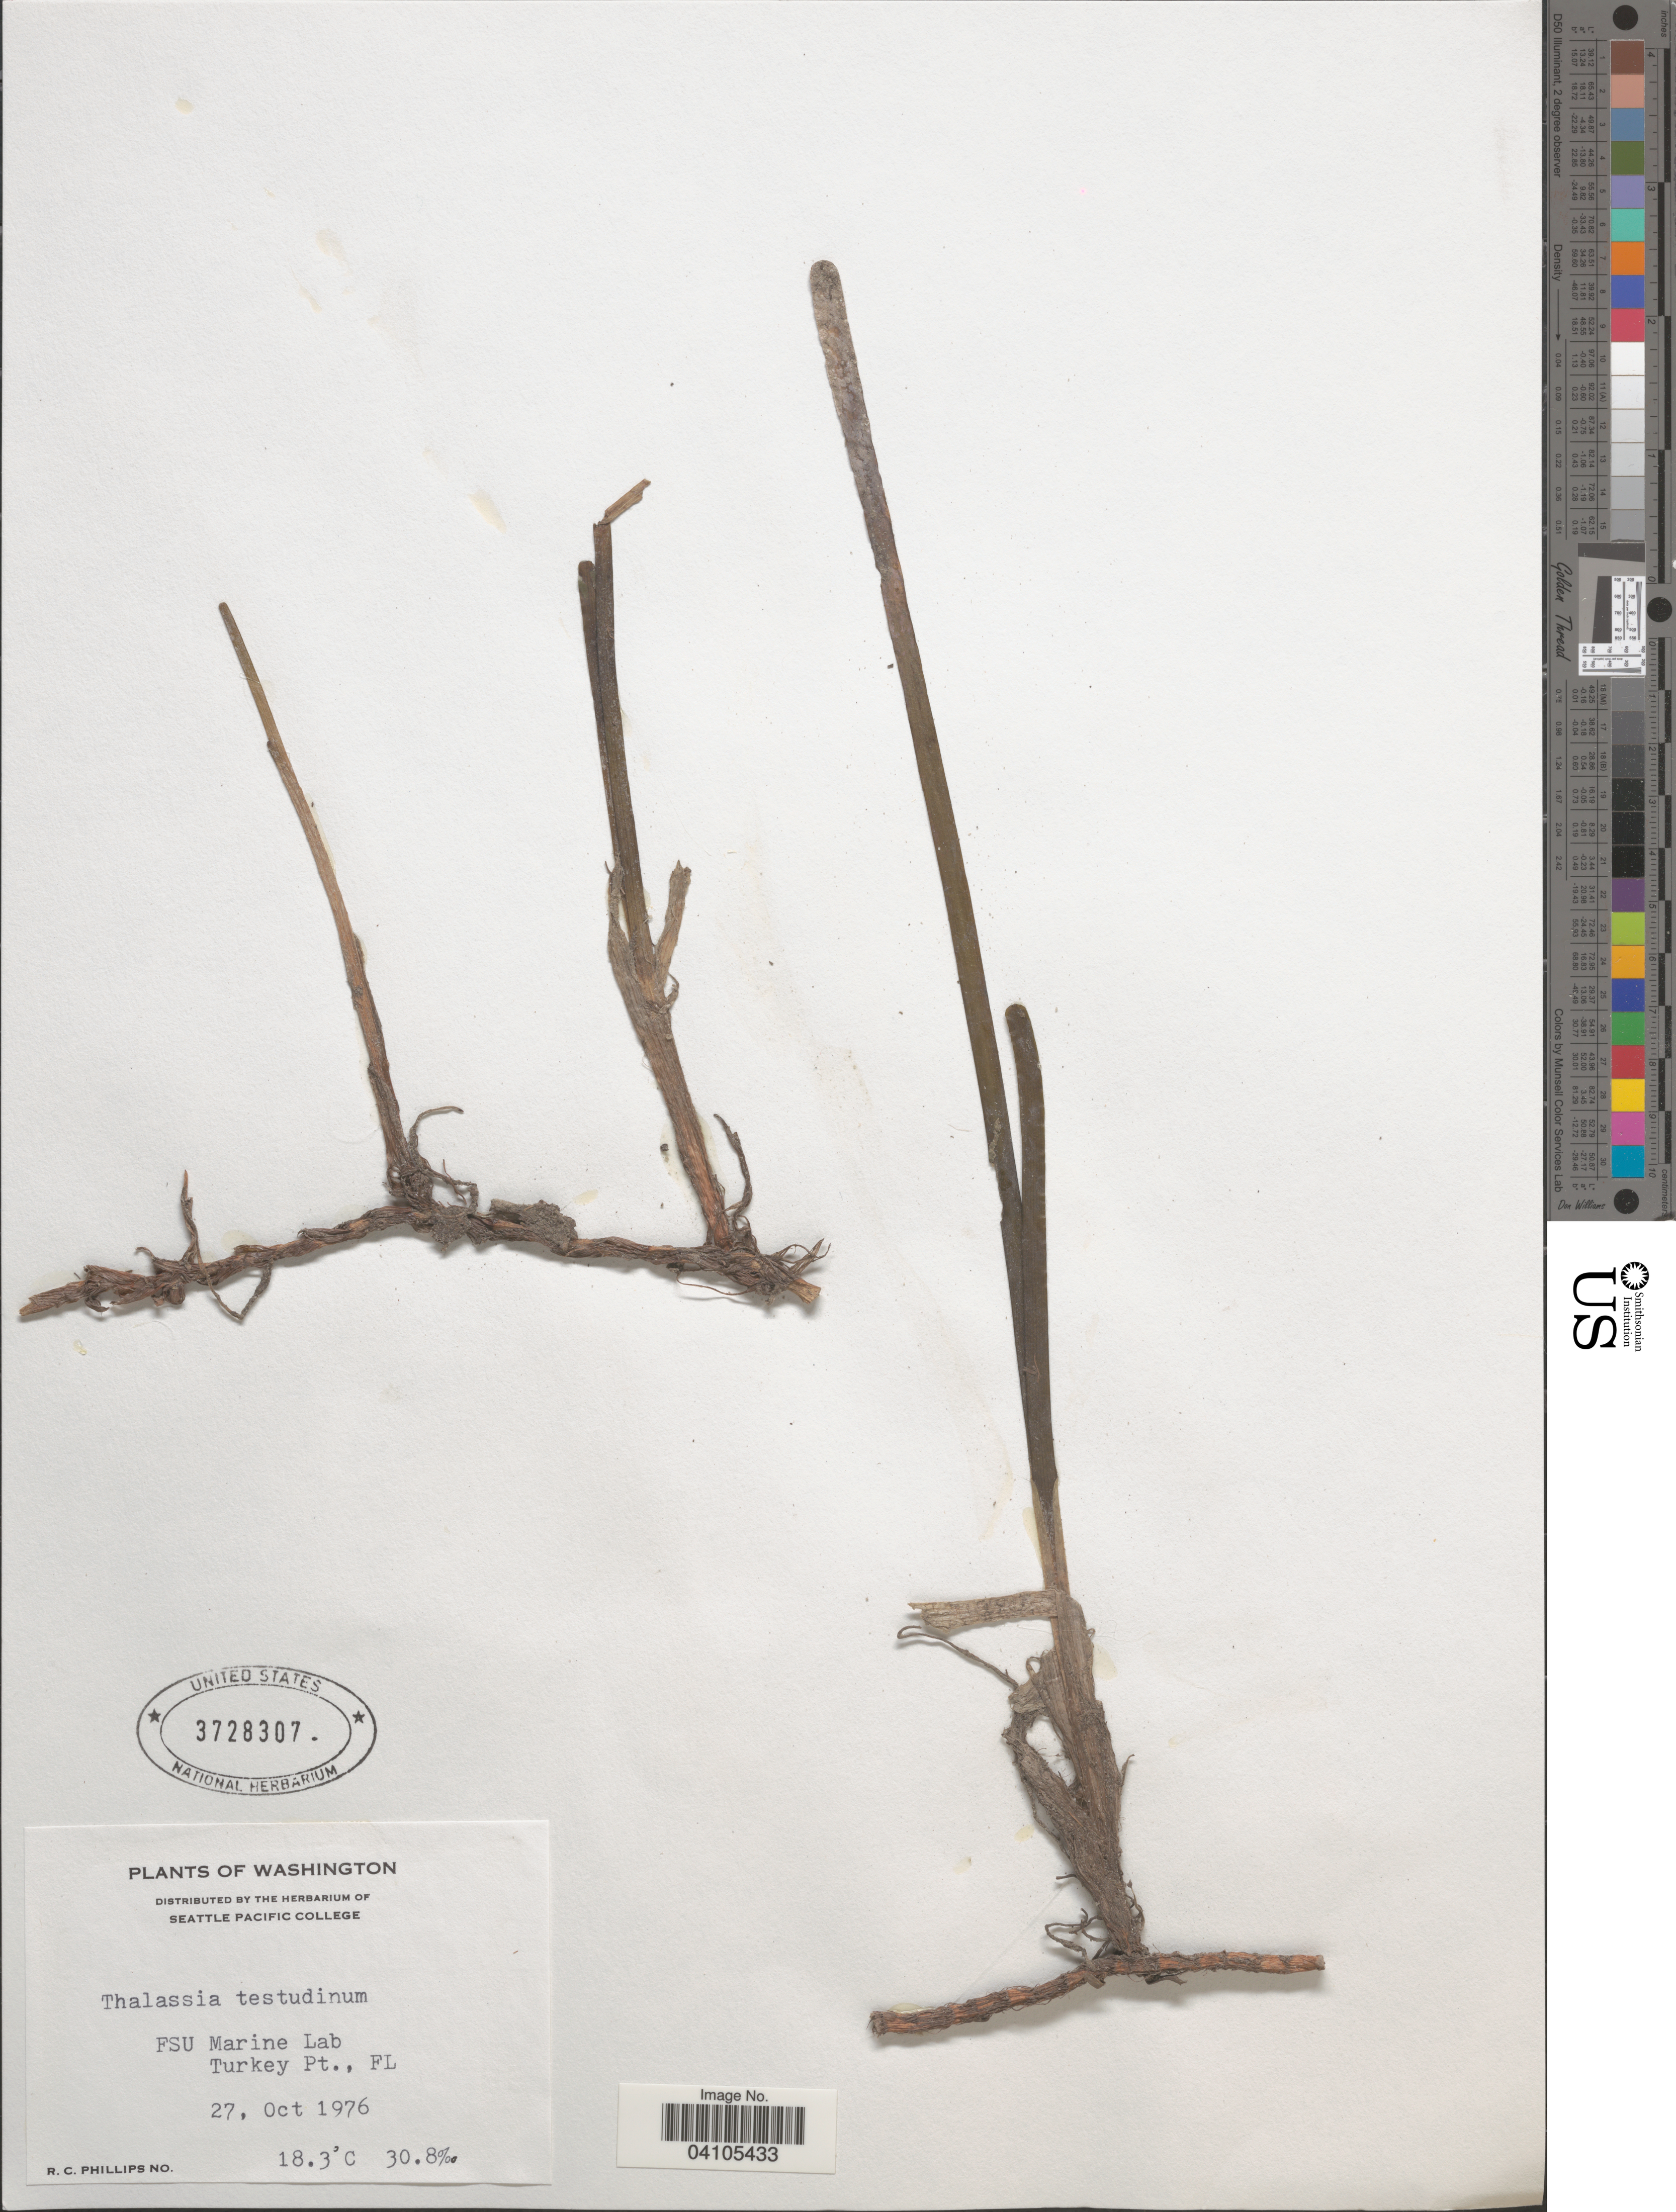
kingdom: Plantae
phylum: Tracheophyta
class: Liliopsida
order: Alismatales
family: Hydrocharitaceae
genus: Thalassia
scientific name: Thalassia testudinum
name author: Banks & Sol. ex K.D. Koenig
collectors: R. C. Phillips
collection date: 1976-10-27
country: United States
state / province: Florida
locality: FSU Marine Lab. Turkey Pt.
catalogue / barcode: US 3728307